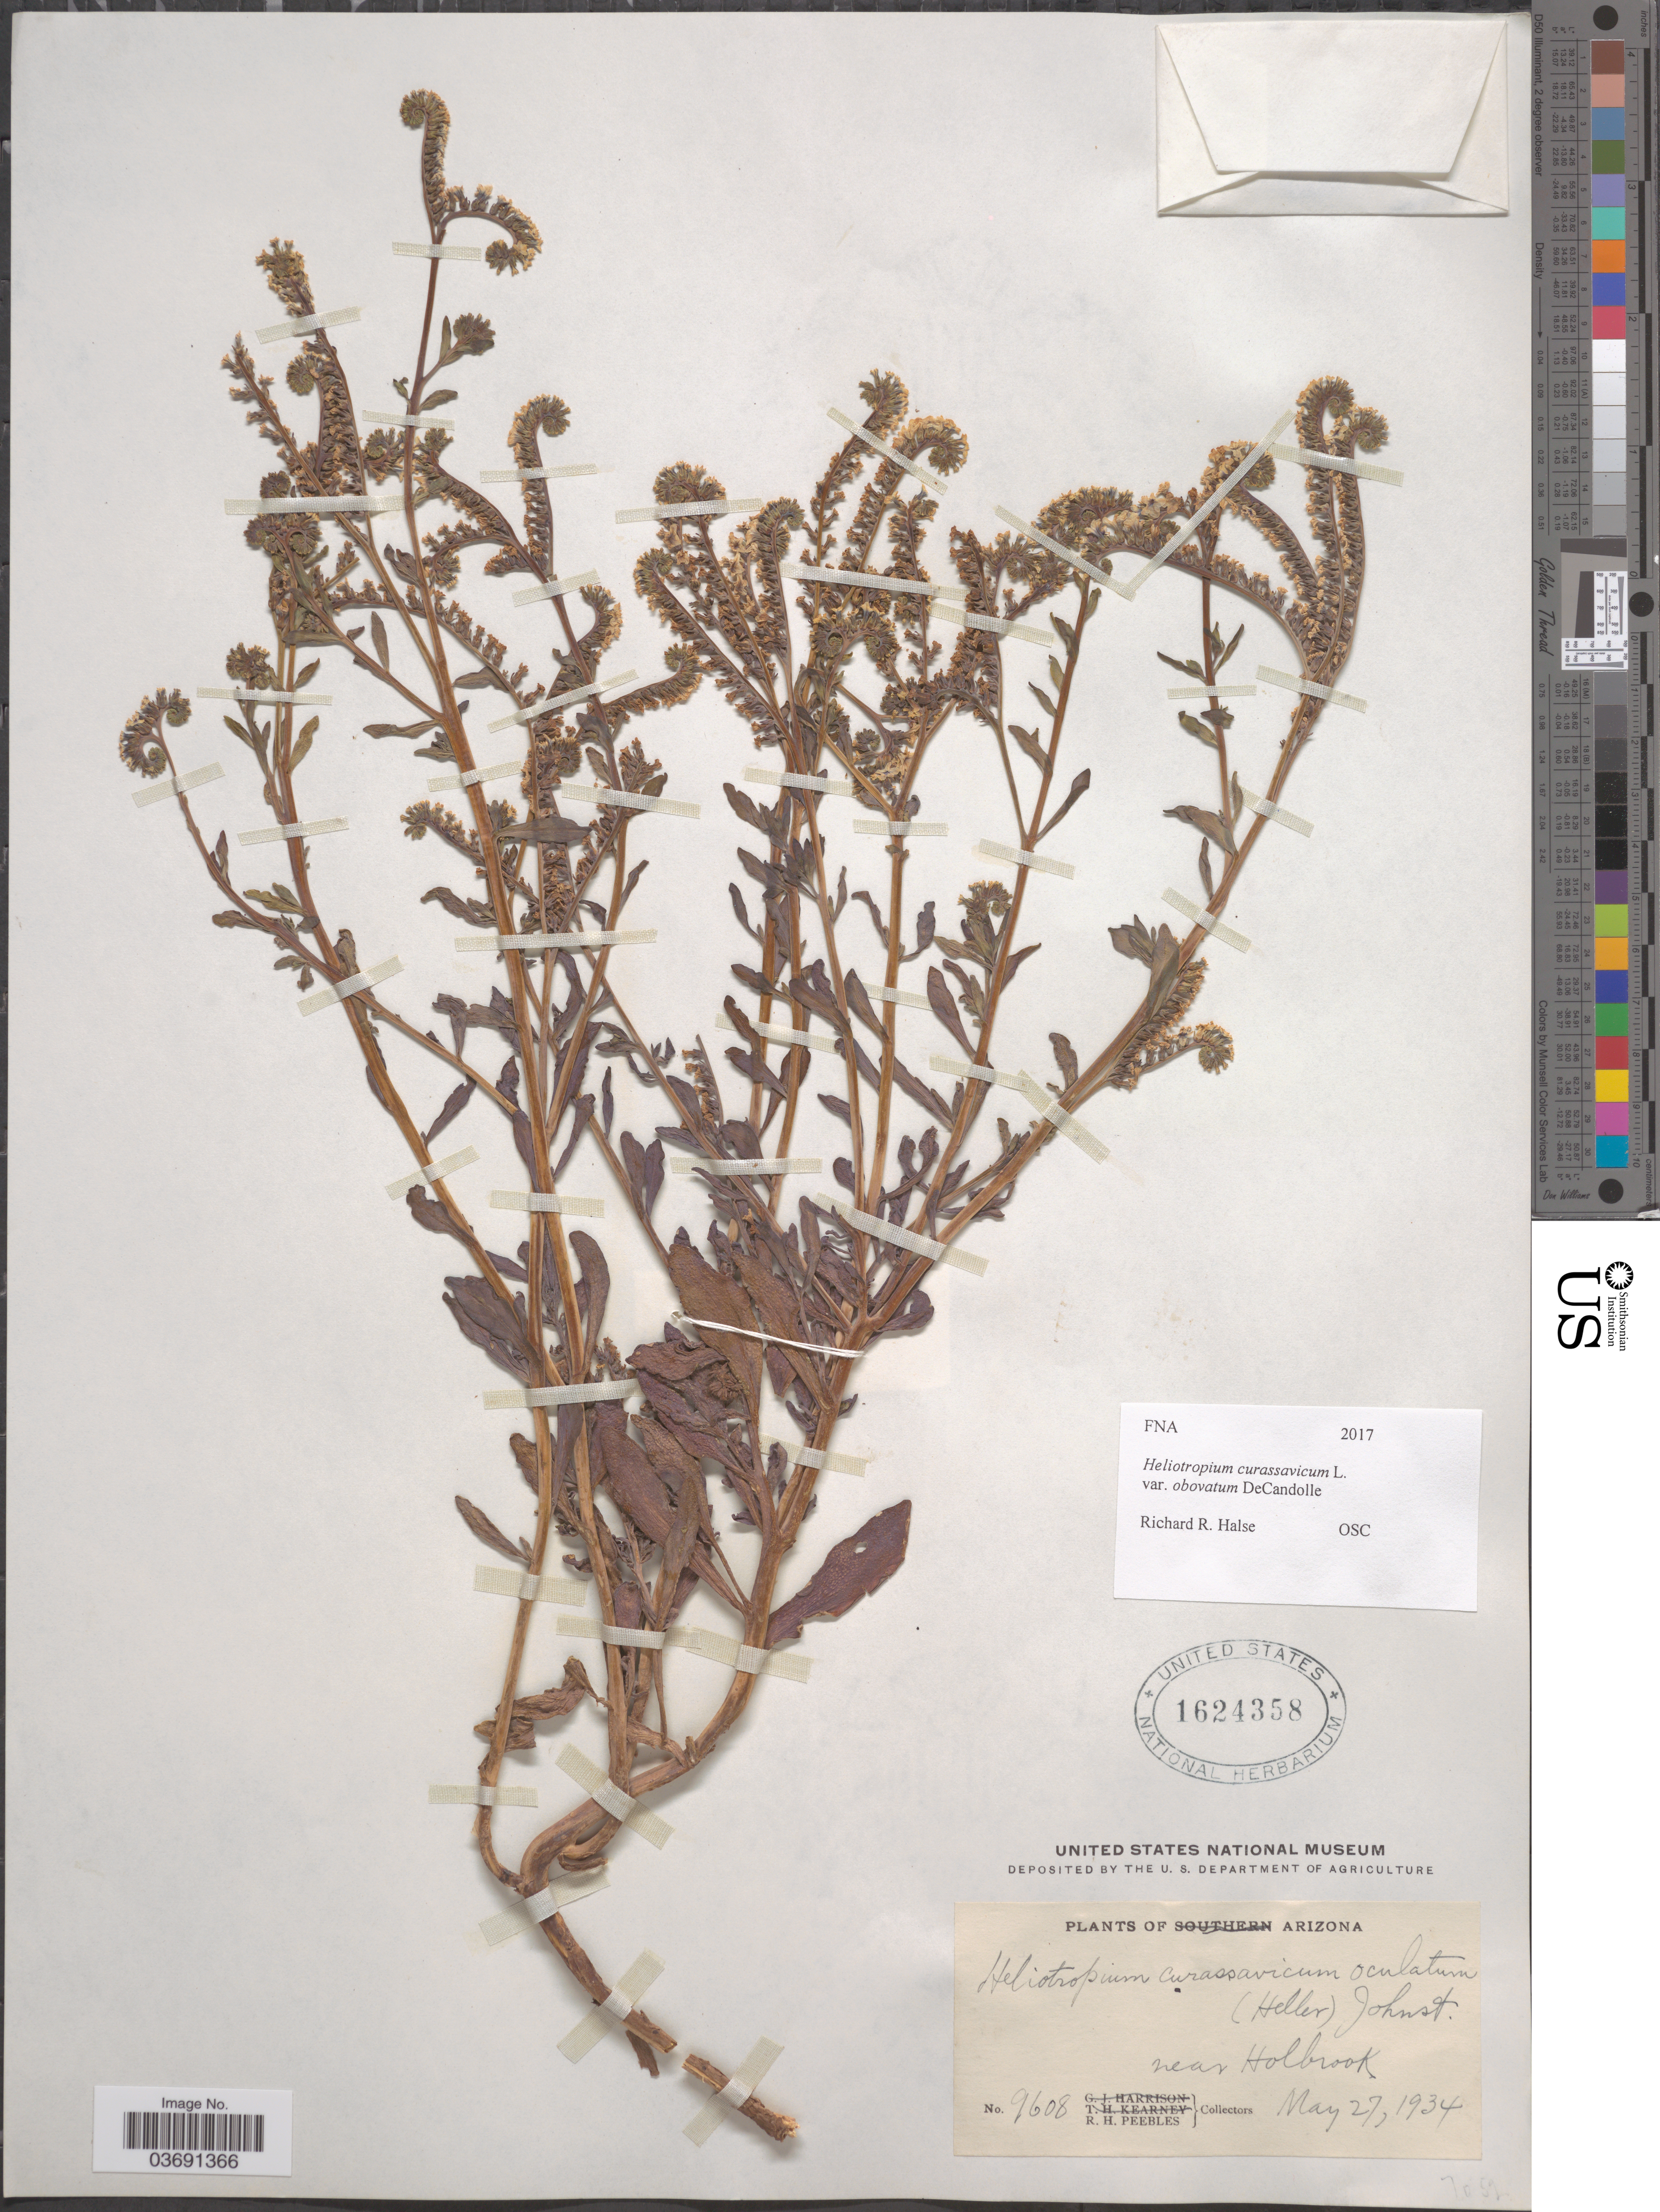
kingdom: Plantae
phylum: Tracheophyta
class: Magnoliopsida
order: Boraginales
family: Heliotropiaceae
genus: Heliotropium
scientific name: Heliotropium curassavicum subsp. obovatum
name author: (DC.) Á. Löve & D. Löve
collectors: R. H. Peebles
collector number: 9608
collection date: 1934-05-27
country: United States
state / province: Arizona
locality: Near Holbrook.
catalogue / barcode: US 1624358